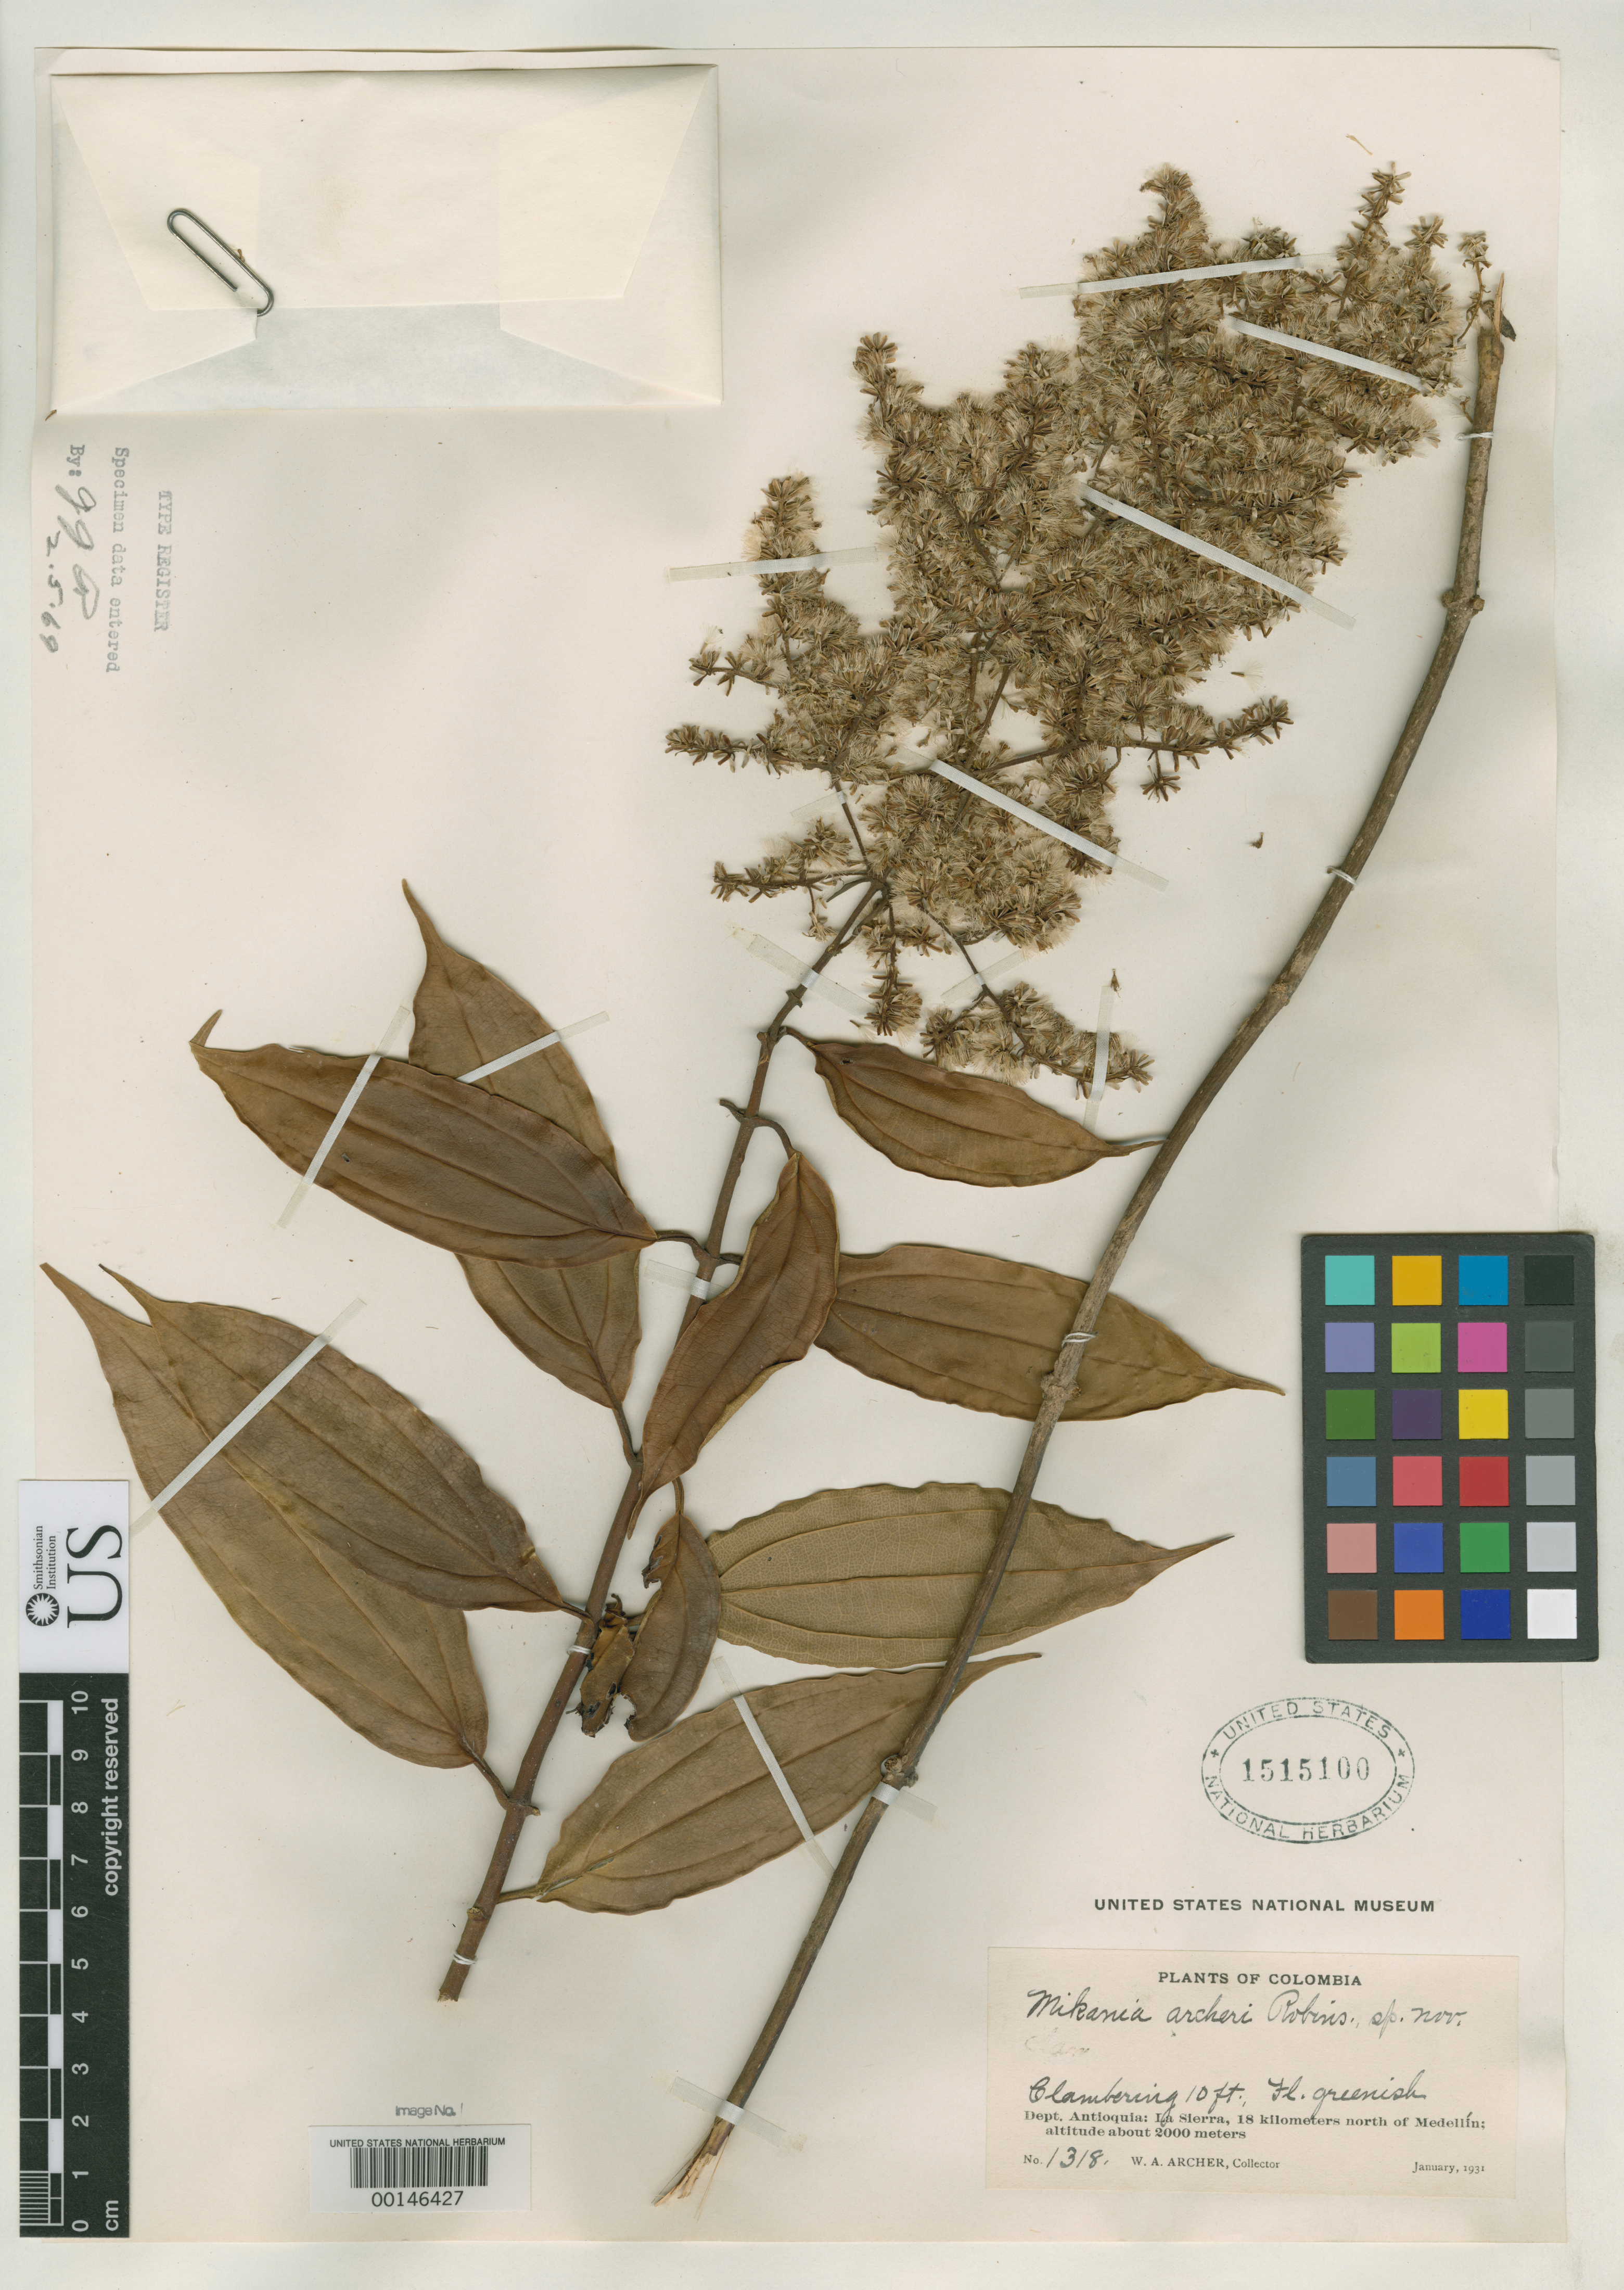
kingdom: Plantae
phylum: Tracheophyta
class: Magnoliopsida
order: Asterales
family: Asteraceae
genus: Mikania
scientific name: Mikania archeri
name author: B.L. Rob.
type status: Isotype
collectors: W. A. Archer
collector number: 1318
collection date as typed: Jan 1931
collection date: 1931-01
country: Colombia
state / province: Antioquia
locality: La Sierra, 18 km N of Medellin.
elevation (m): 2000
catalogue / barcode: US 1515100